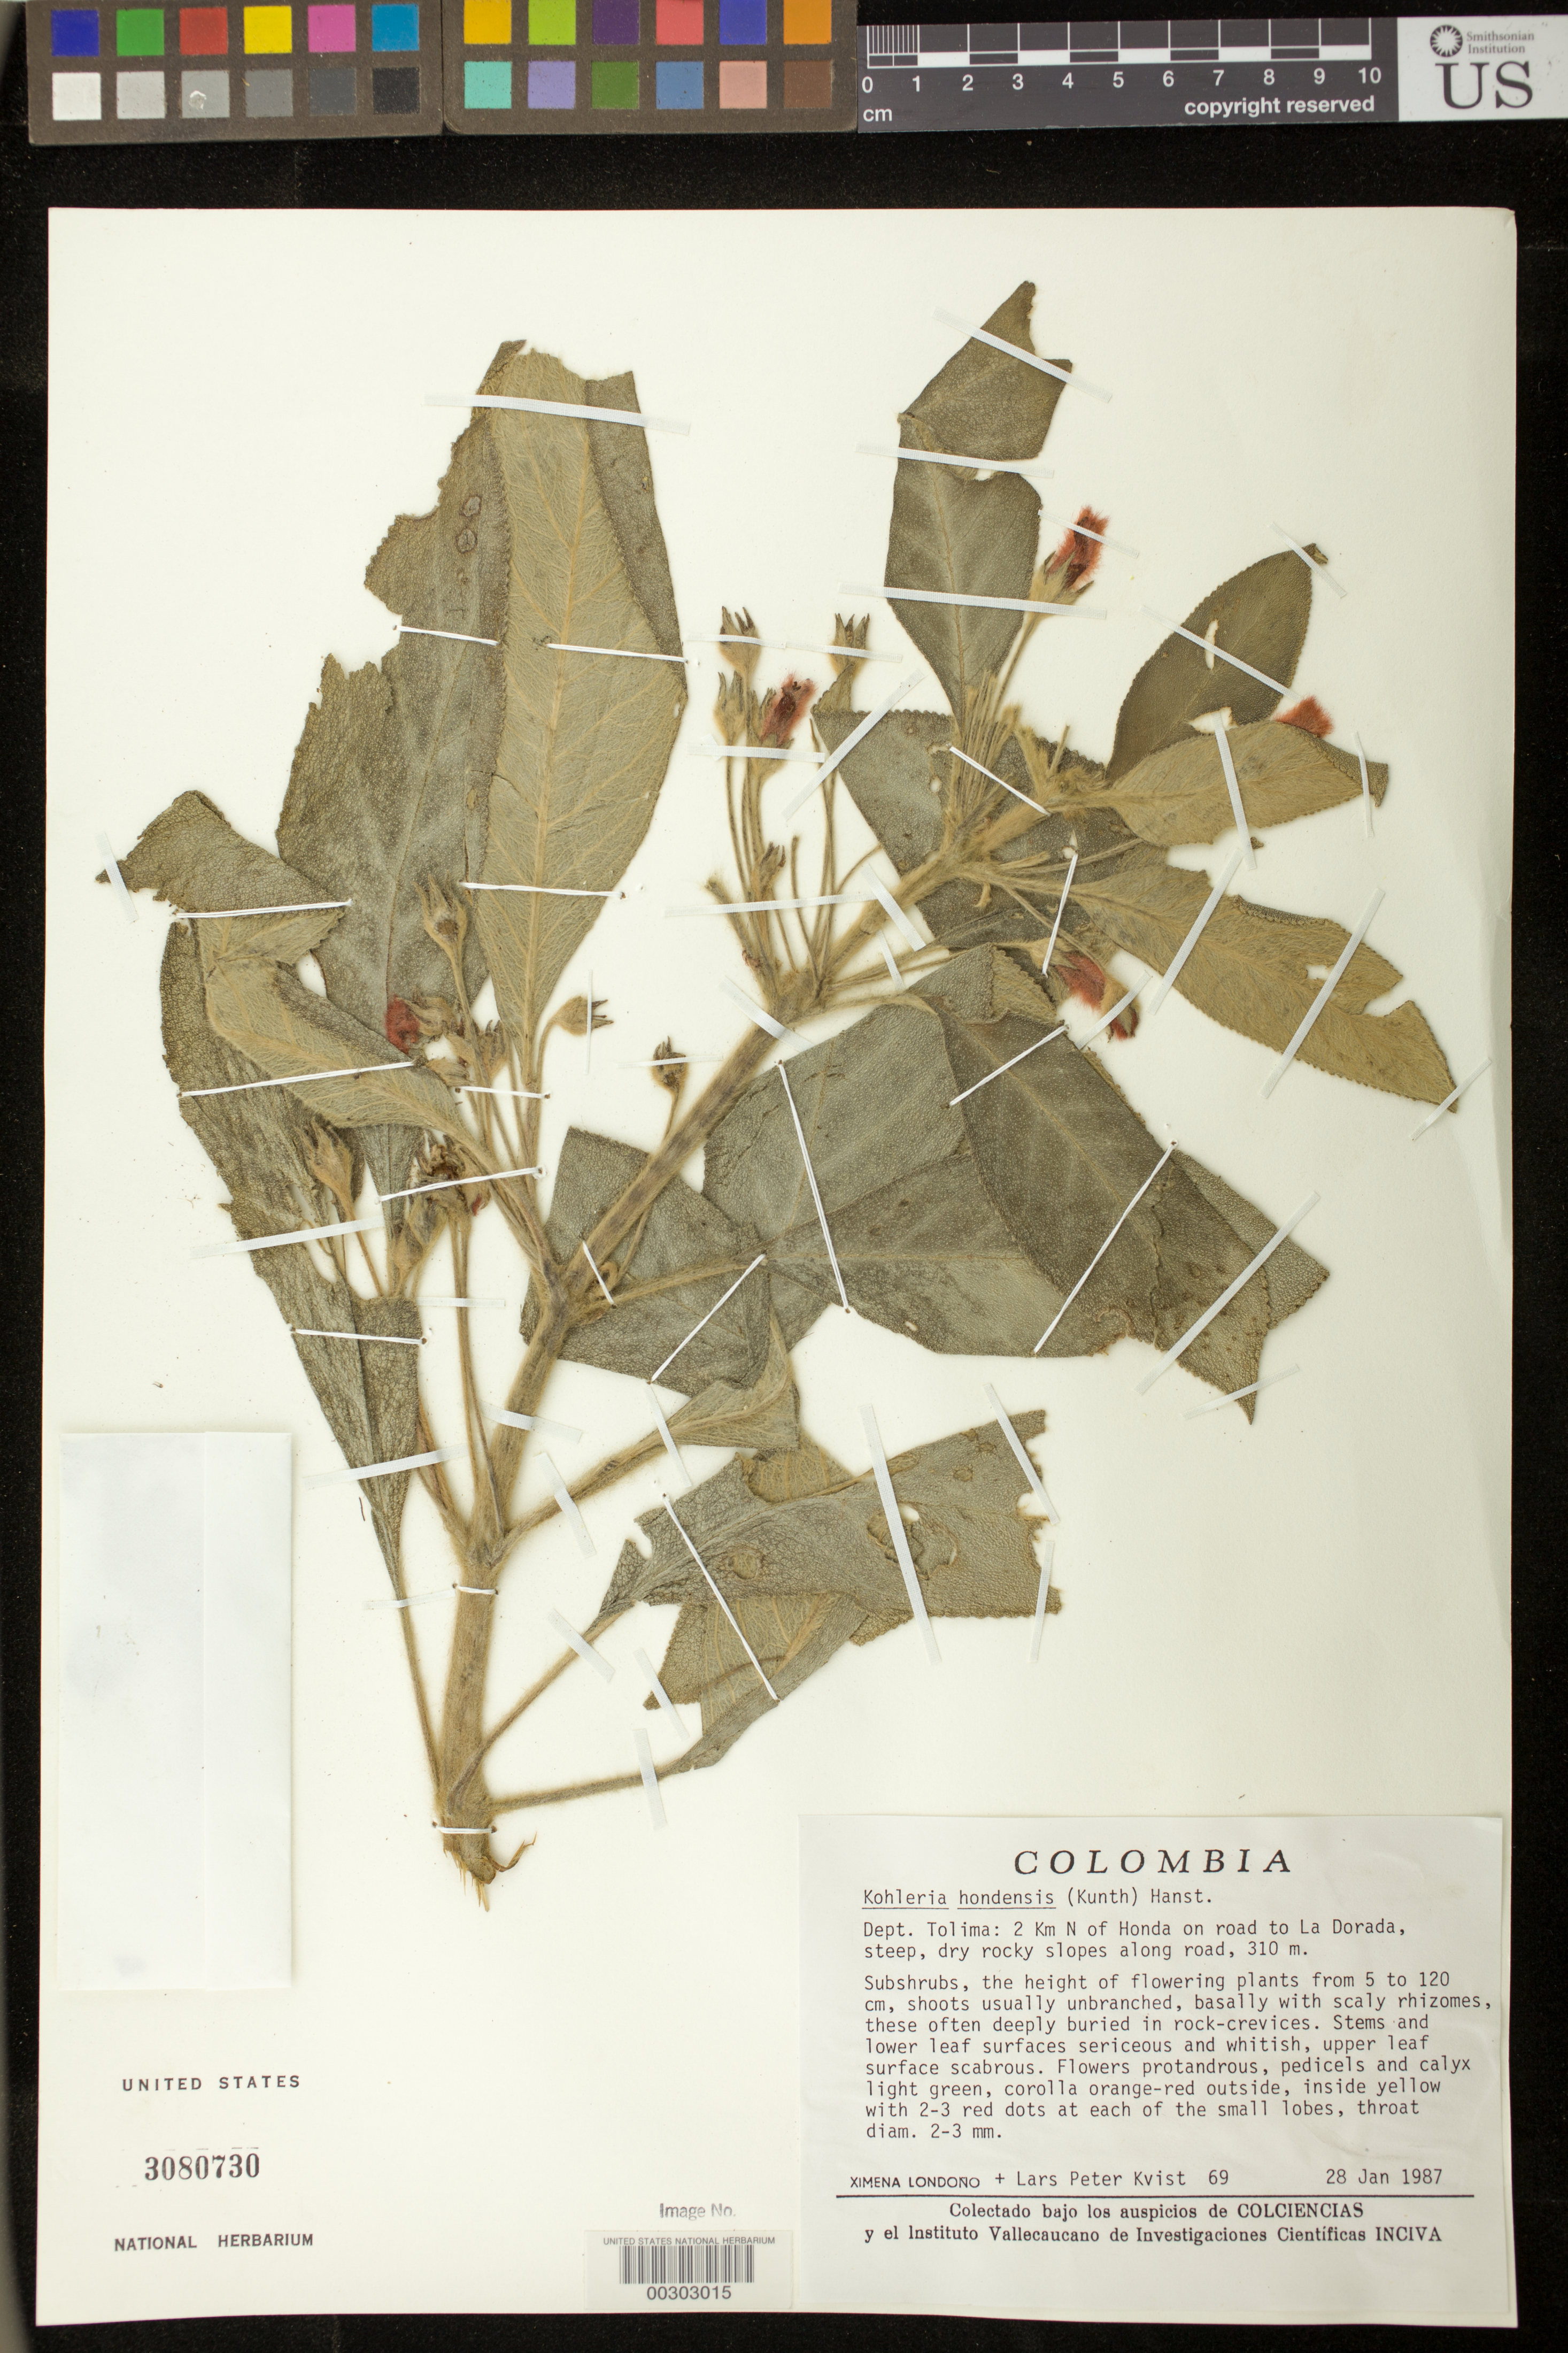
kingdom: Plantae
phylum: Tracheophyta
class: Magnoliopsida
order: Lamiales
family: Gesneriaceae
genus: Kohleria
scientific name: Kohleria hondensis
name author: (Kunth) Hanst.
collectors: X. Londoño & L. P. Kvist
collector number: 69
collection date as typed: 28 Jan 1987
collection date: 1987-01-28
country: Colombia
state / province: Tolima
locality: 2 km N of Honda on road to La Dorado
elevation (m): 310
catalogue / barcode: US 3080730